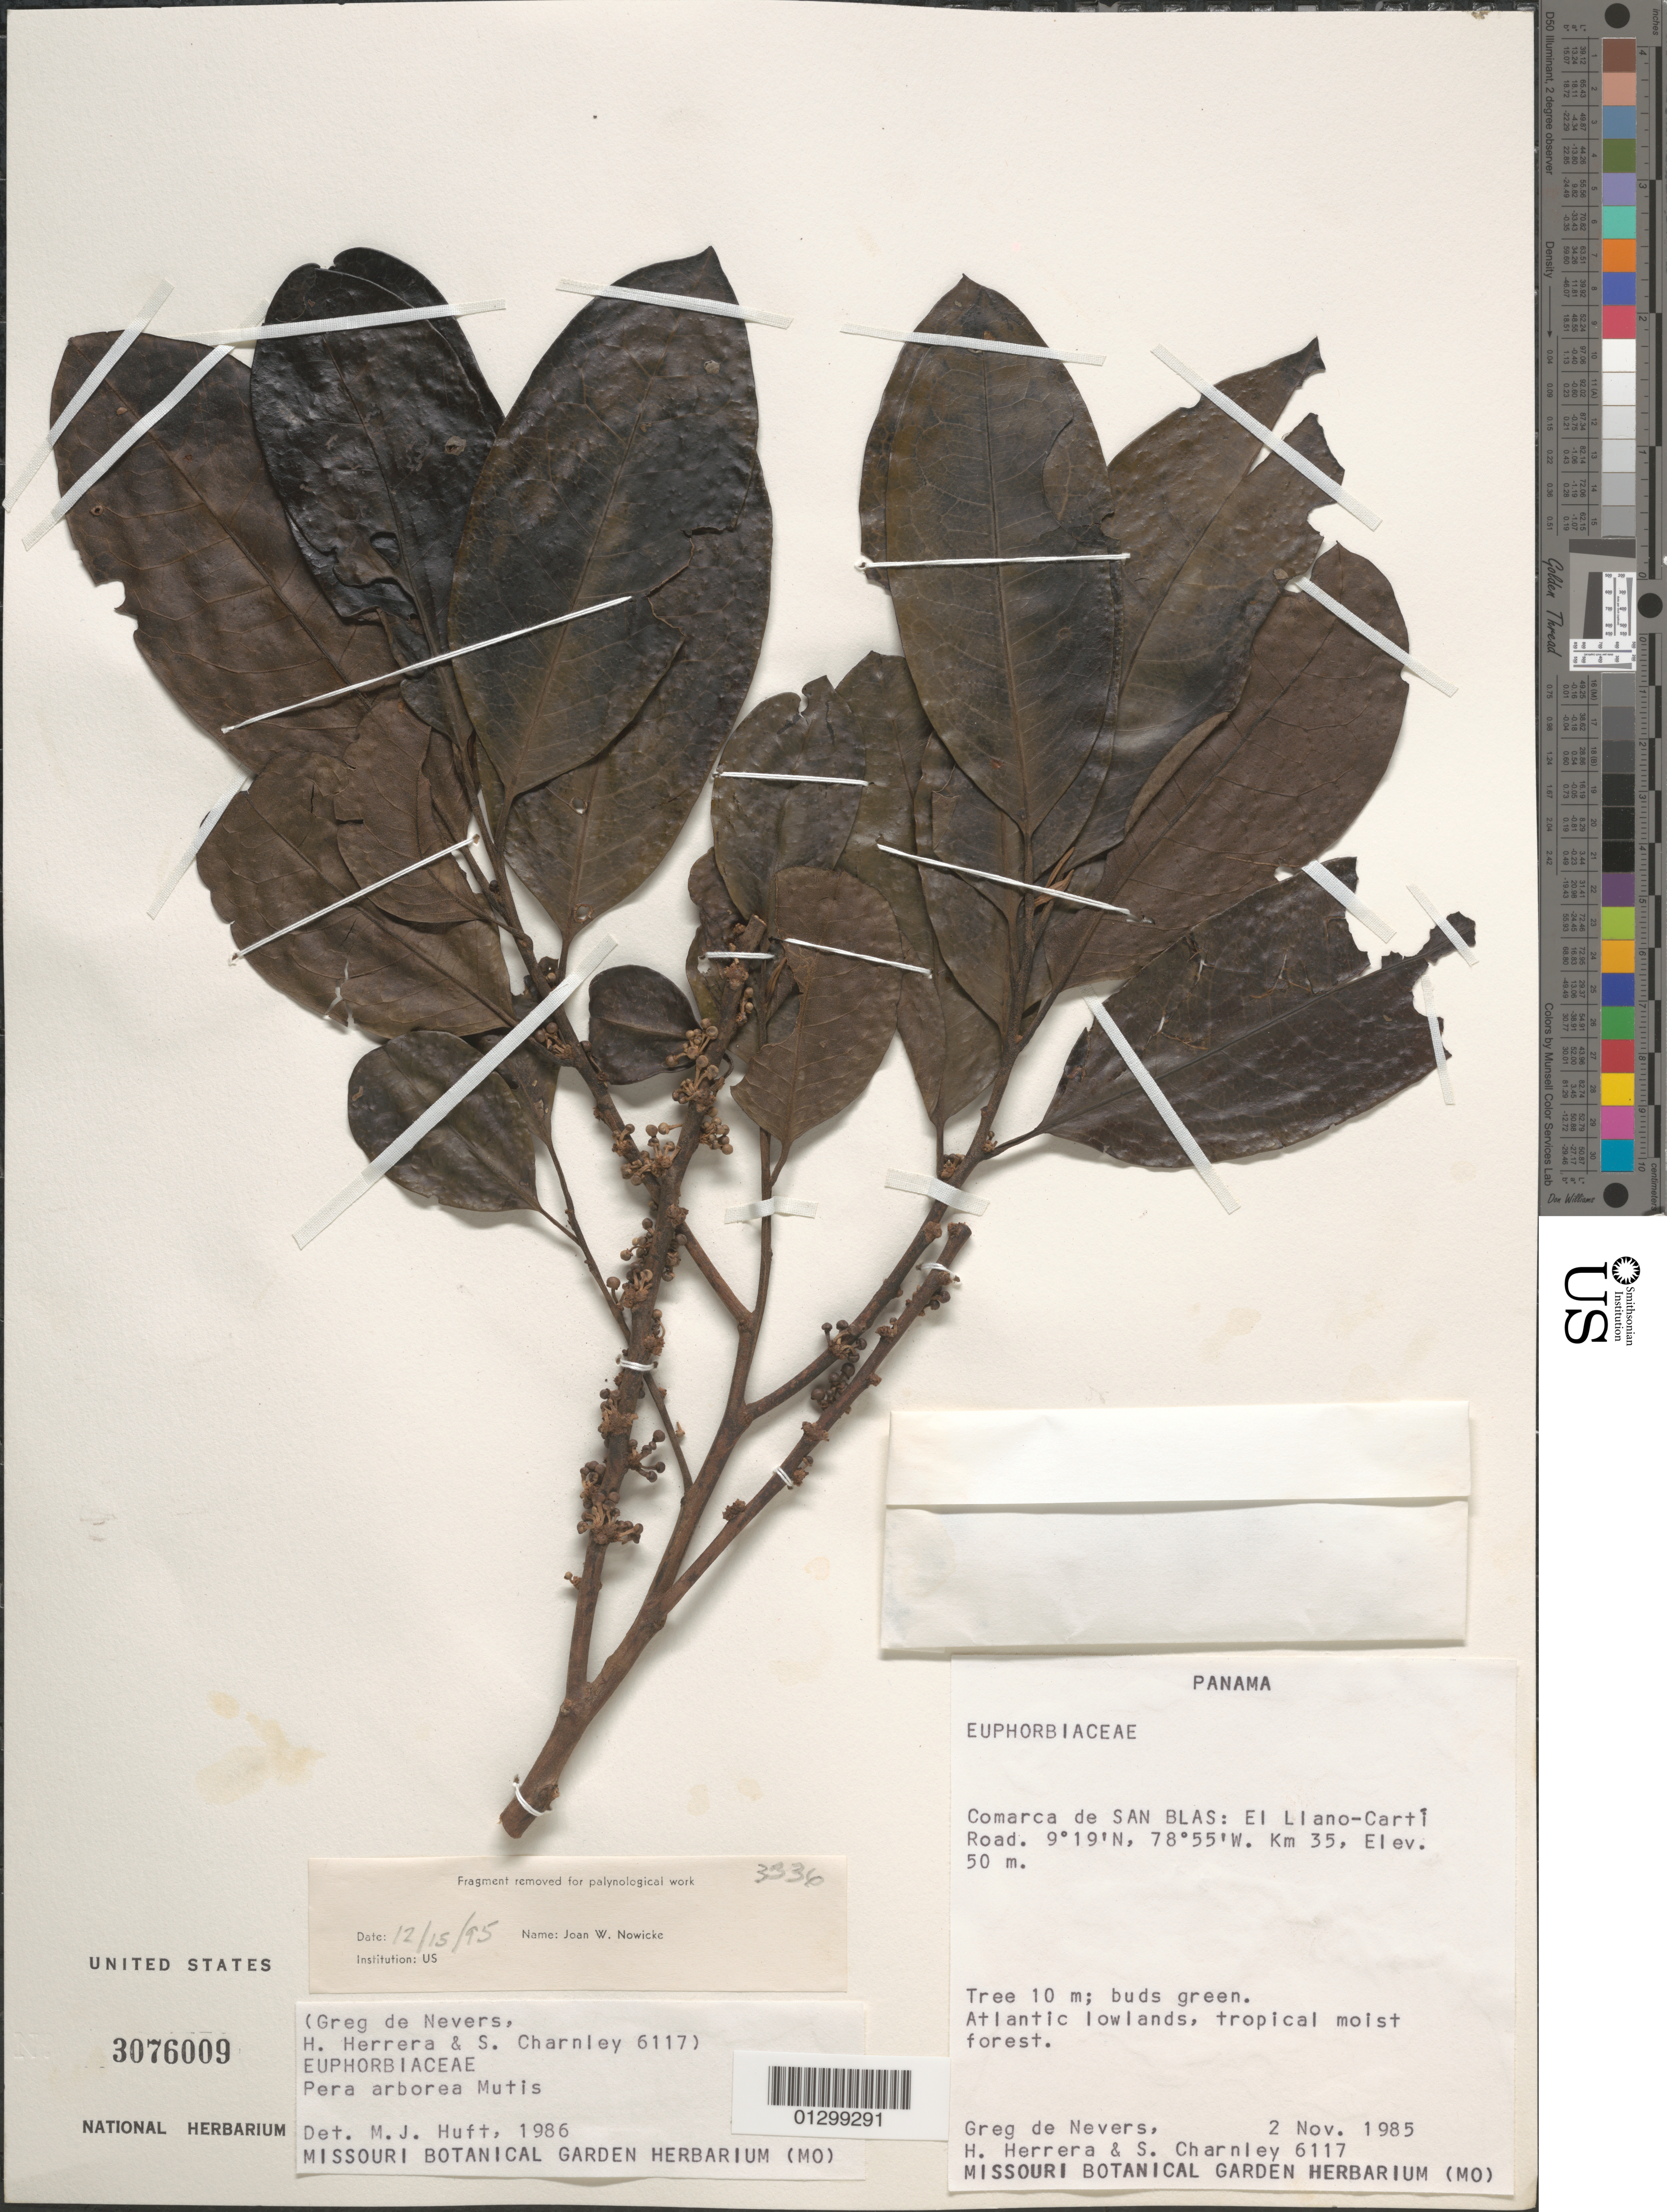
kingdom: Plantae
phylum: Tracheophyta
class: Magnoliopsida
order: Malpighiales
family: Peraceae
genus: Pera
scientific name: Pera arborea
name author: Mutis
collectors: G. C. de Nevers, H. Herrera & S. Charnley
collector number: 6117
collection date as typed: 2 Nov 1985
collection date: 1985-11-02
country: Panama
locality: Comarca de San Blas: El Llano-Carti Road.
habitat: Tree.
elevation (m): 50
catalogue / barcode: US 3076009